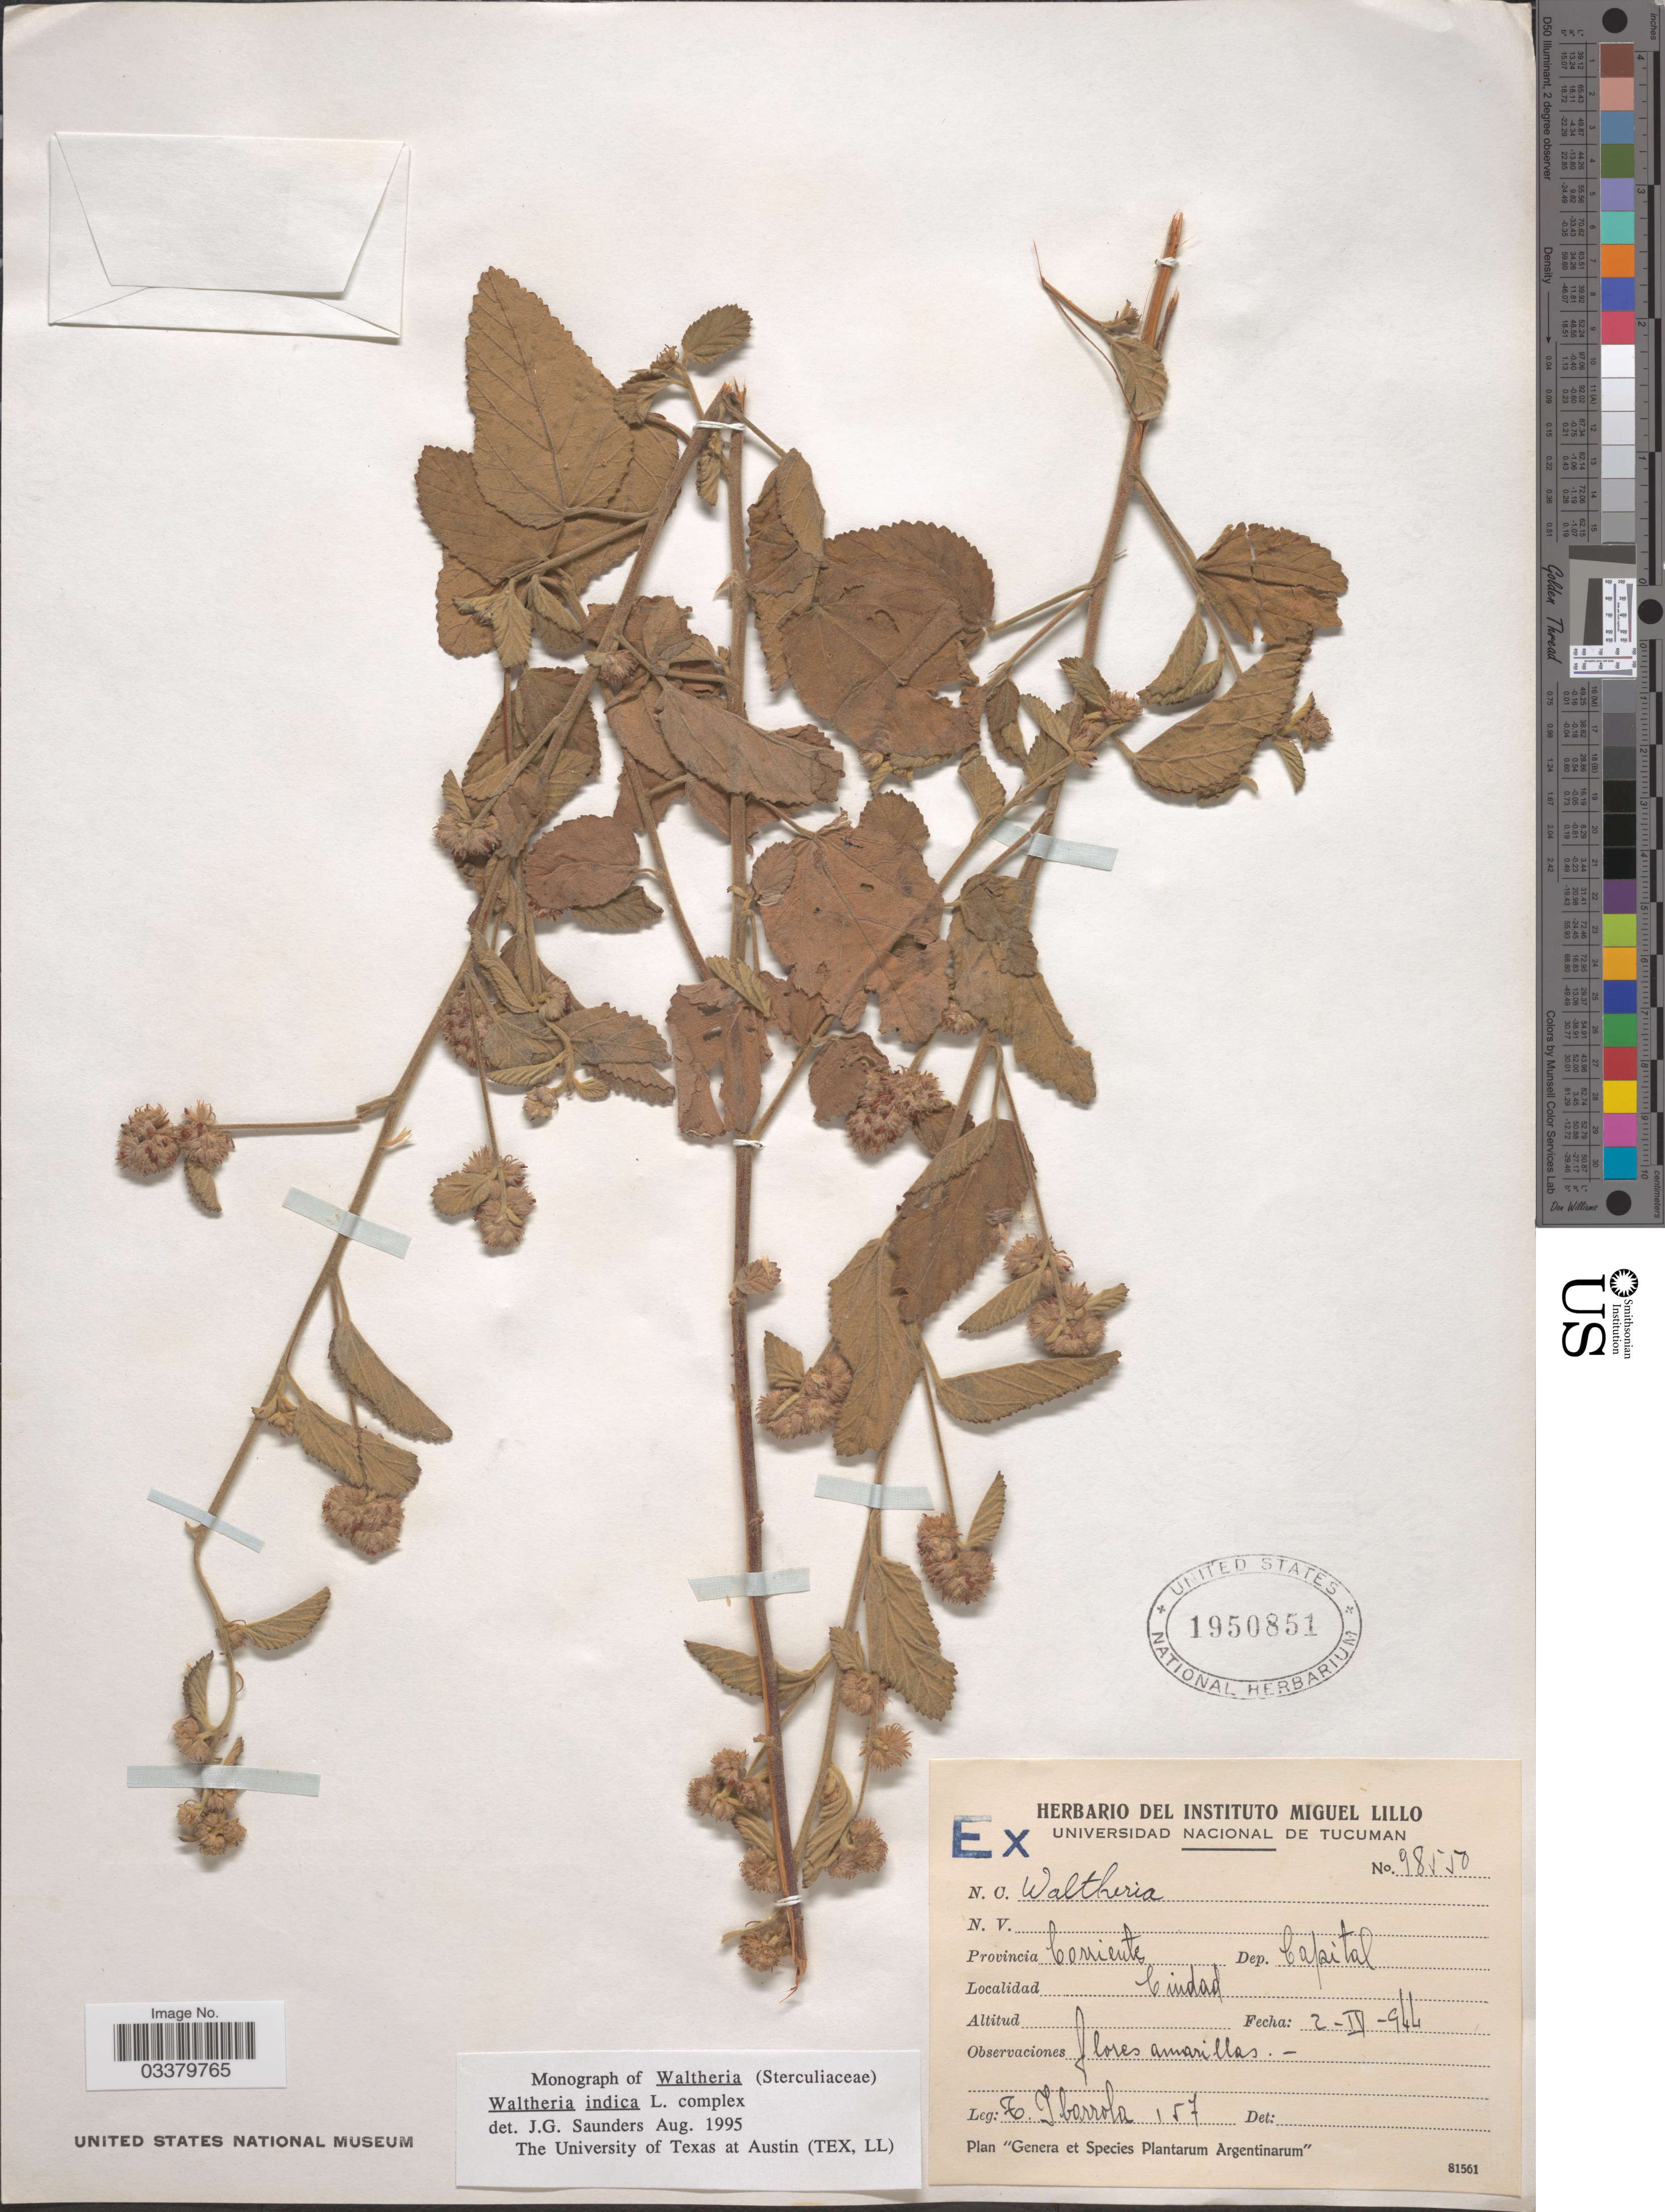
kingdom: Plantae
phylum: Tracheophyta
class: Magnoliopsida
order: Malvales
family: Malvaceae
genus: Waltheria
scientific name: Waltheria indica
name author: L.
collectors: T. Ibarrola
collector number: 157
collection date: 1944-04-02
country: Argentina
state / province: Corrientes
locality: Dep. Capital. Ciudad.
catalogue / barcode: US 1950851